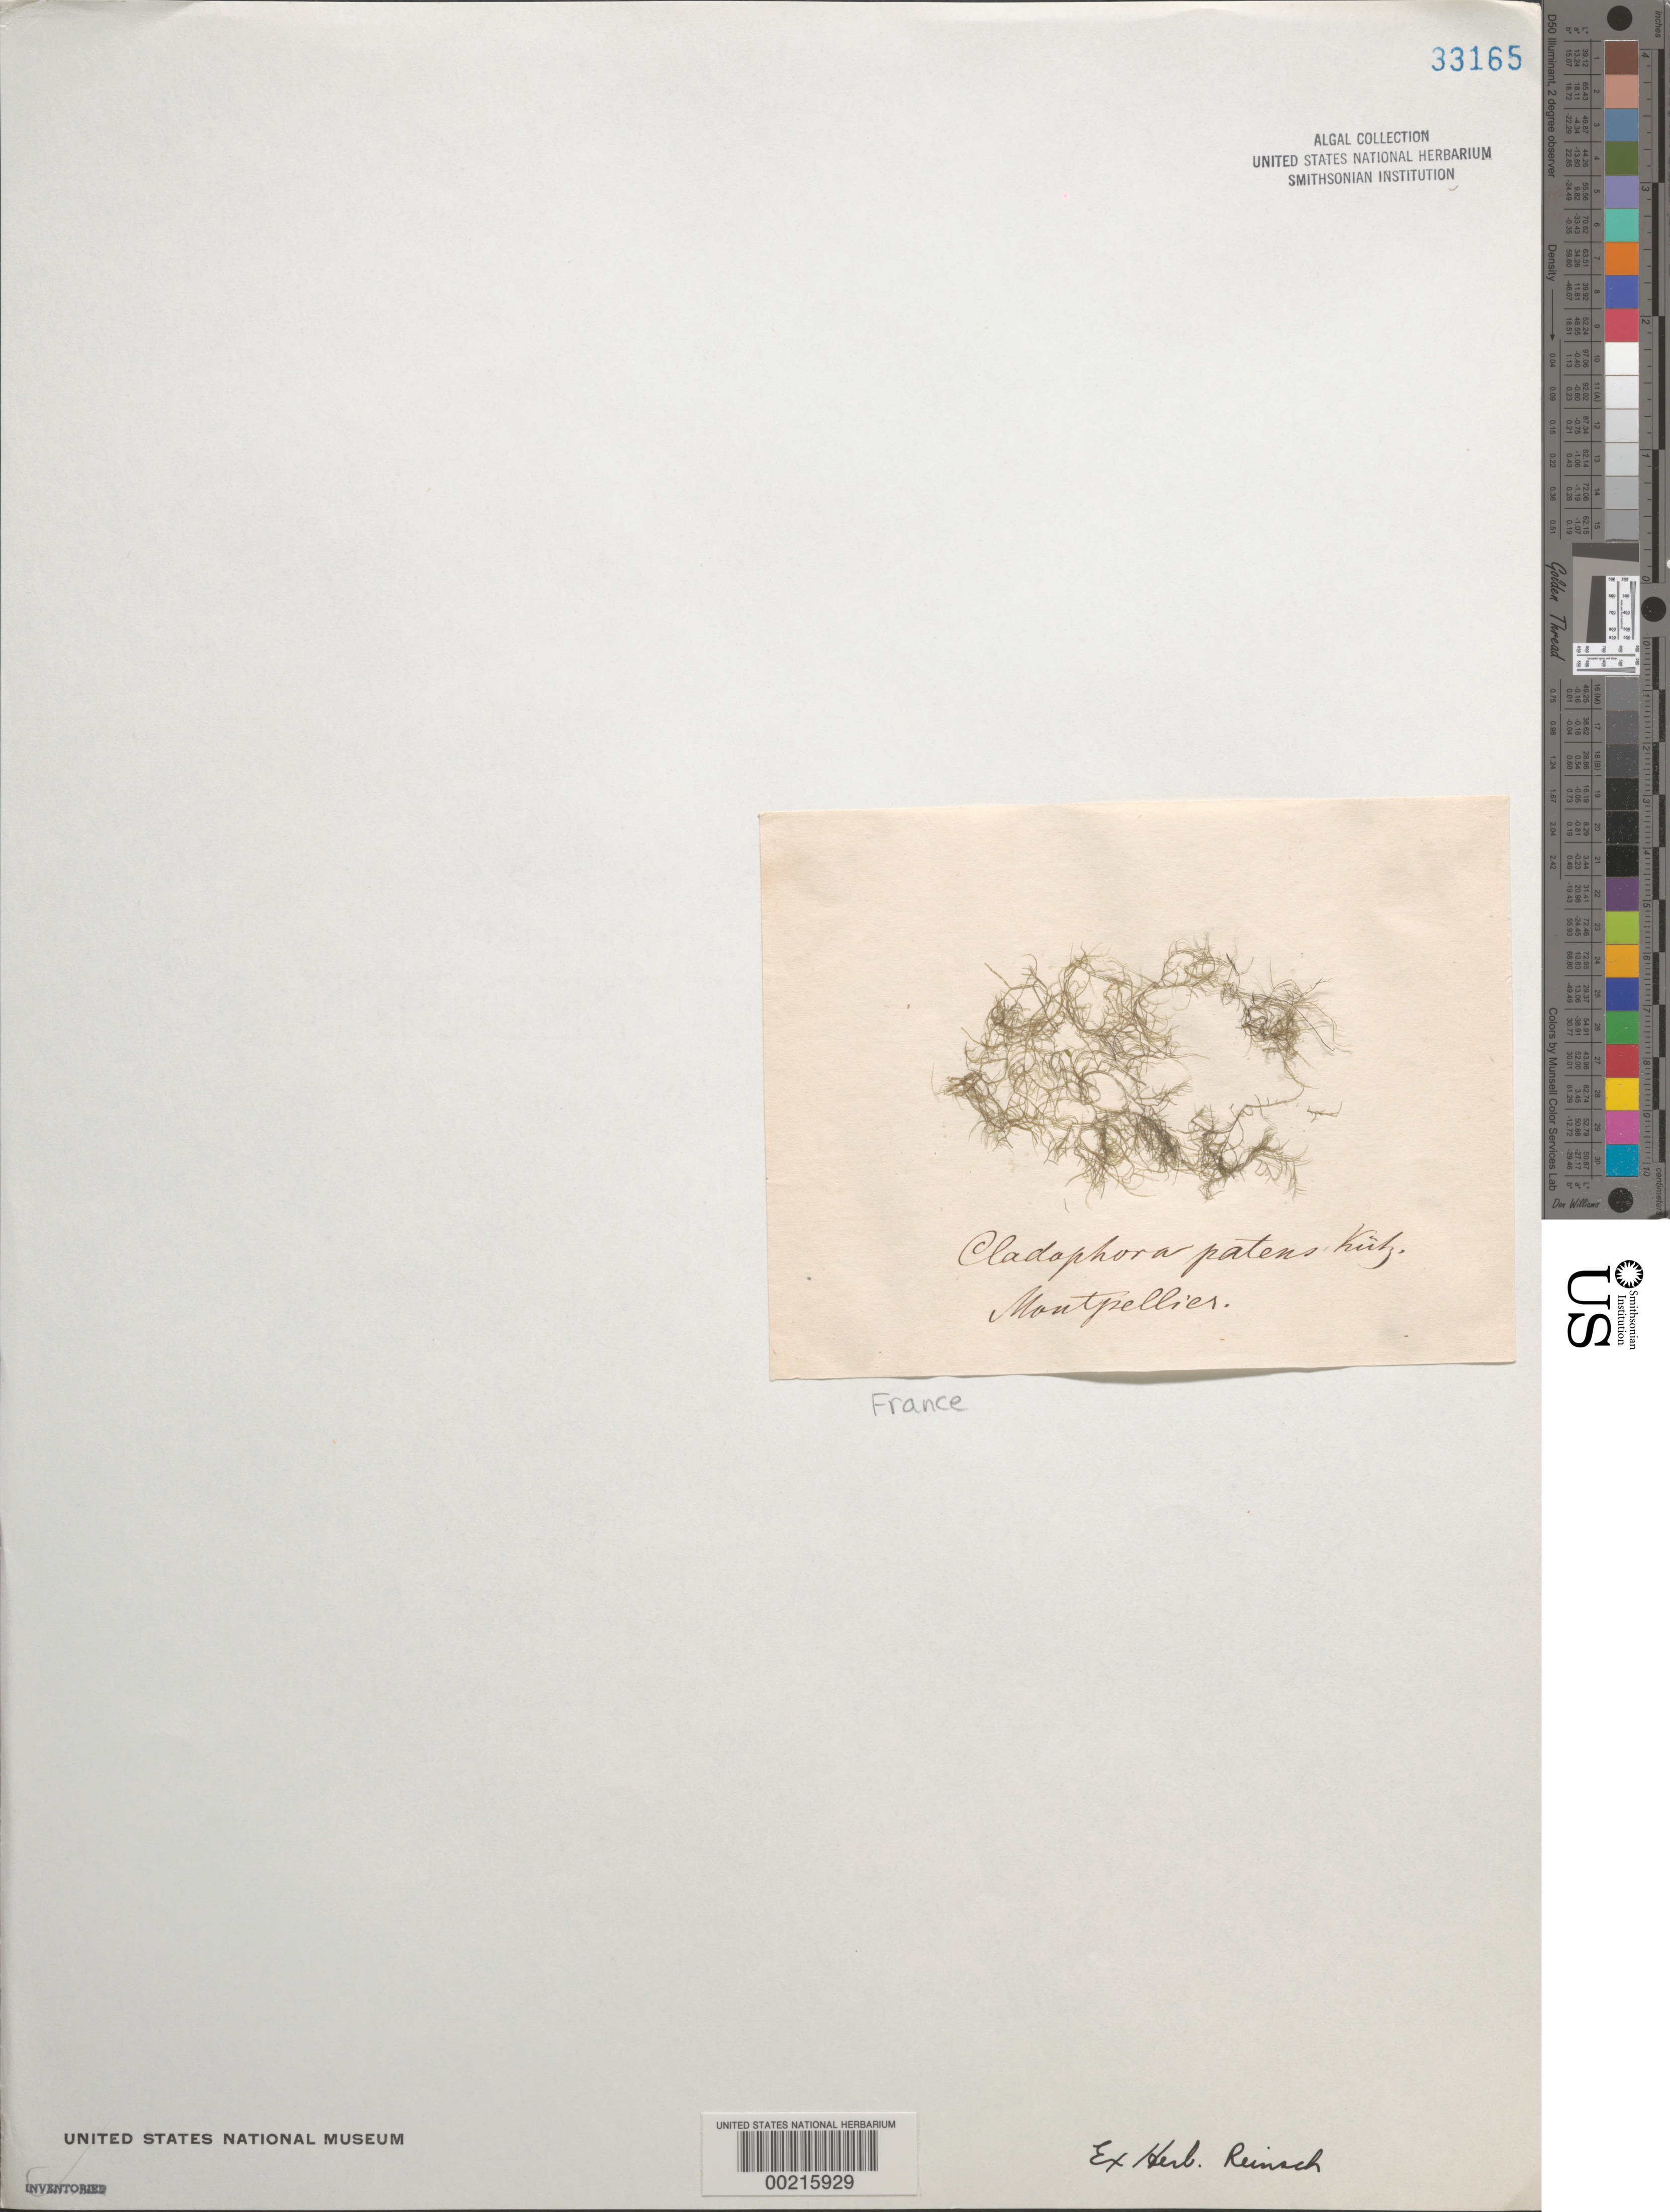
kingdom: Plantae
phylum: Chlorophyta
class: Ulvophyceae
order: Cladophorales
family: Cladophoraceae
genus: Cladophora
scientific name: Cladophora fracta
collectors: C. Rasch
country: France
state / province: Occitanie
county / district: Hérault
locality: Montpellier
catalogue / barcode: US 33165